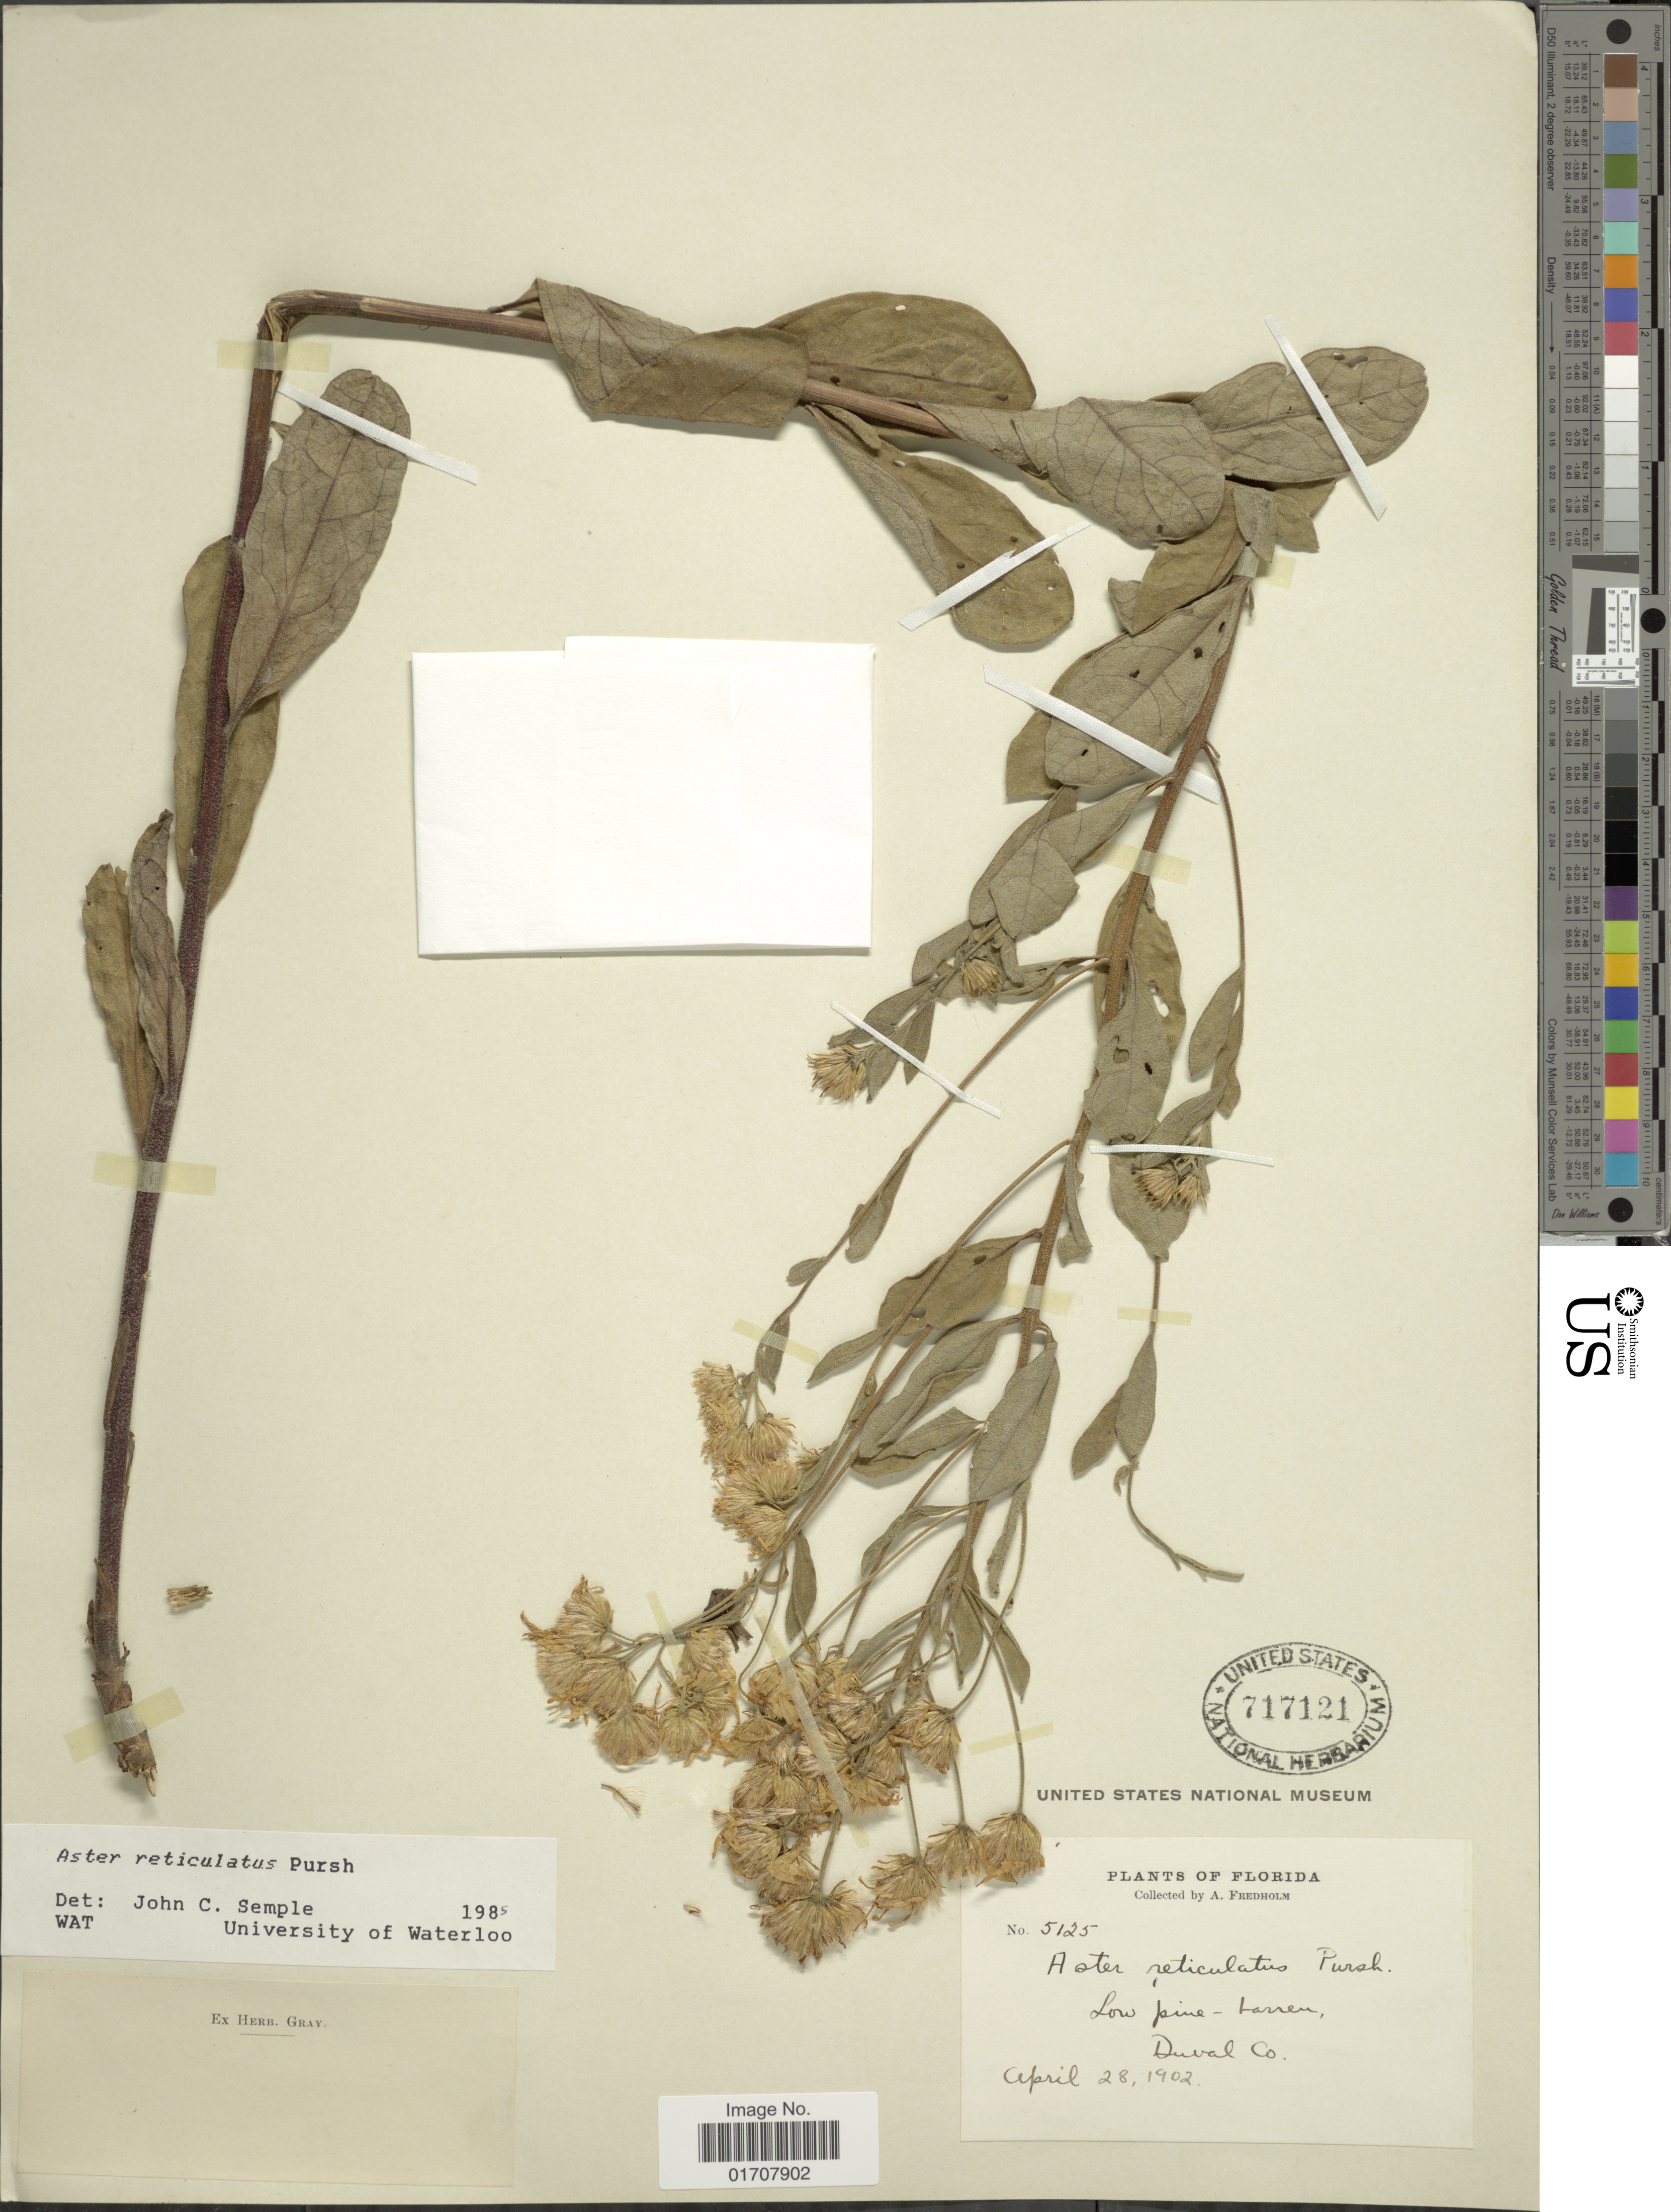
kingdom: Plantae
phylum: Tracheophyta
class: Magnoliopsida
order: Asterales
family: Asteraceae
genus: Oclemena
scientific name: Oclemena reticulata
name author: (Pursh) G.L. Nesom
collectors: A. Fredholm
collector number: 5125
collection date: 1902-04-28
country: United States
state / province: Florida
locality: Duval Co.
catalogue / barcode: US 717121